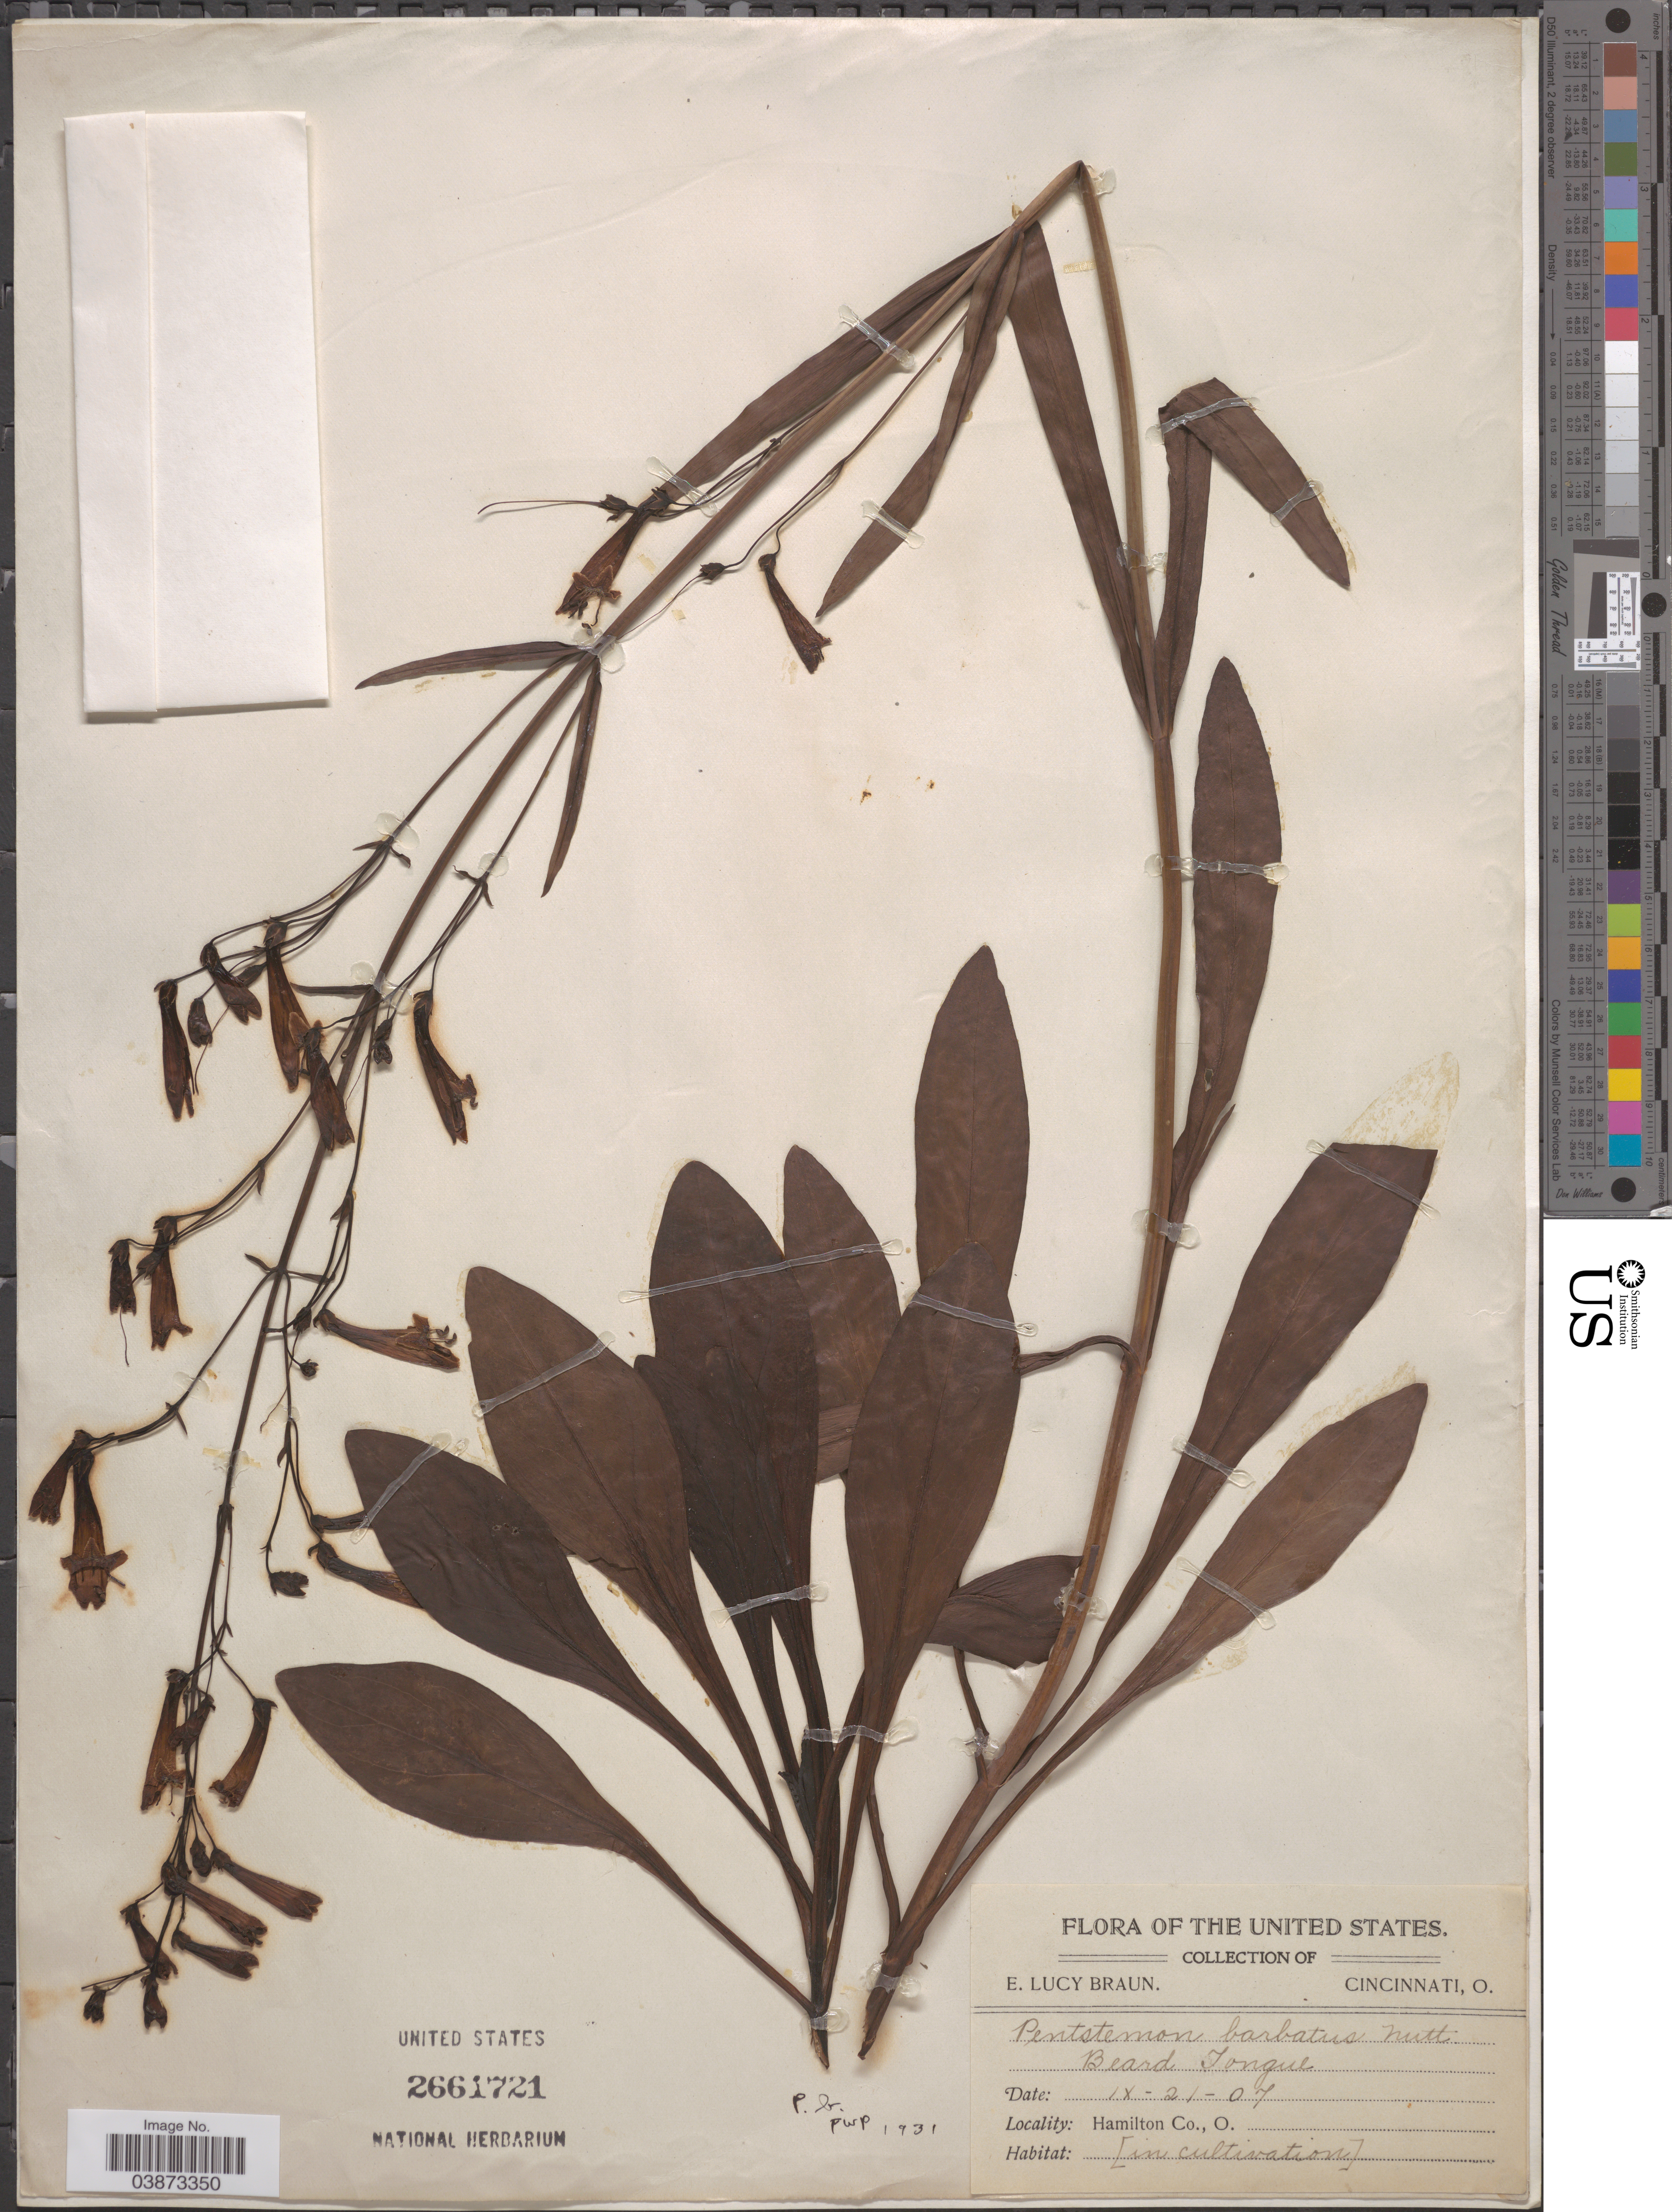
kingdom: Plantae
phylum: Tracheophyta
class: Magnoliopsida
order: Lamiales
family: Plantaginaceae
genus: Penstemon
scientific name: Penstemon barbatus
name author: (Cav.) Roth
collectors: E. L. Braun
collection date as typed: Transcribed d/m/y: 21/9/7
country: United States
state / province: Ohio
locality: Hamilton Co.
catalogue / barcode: US 2661721